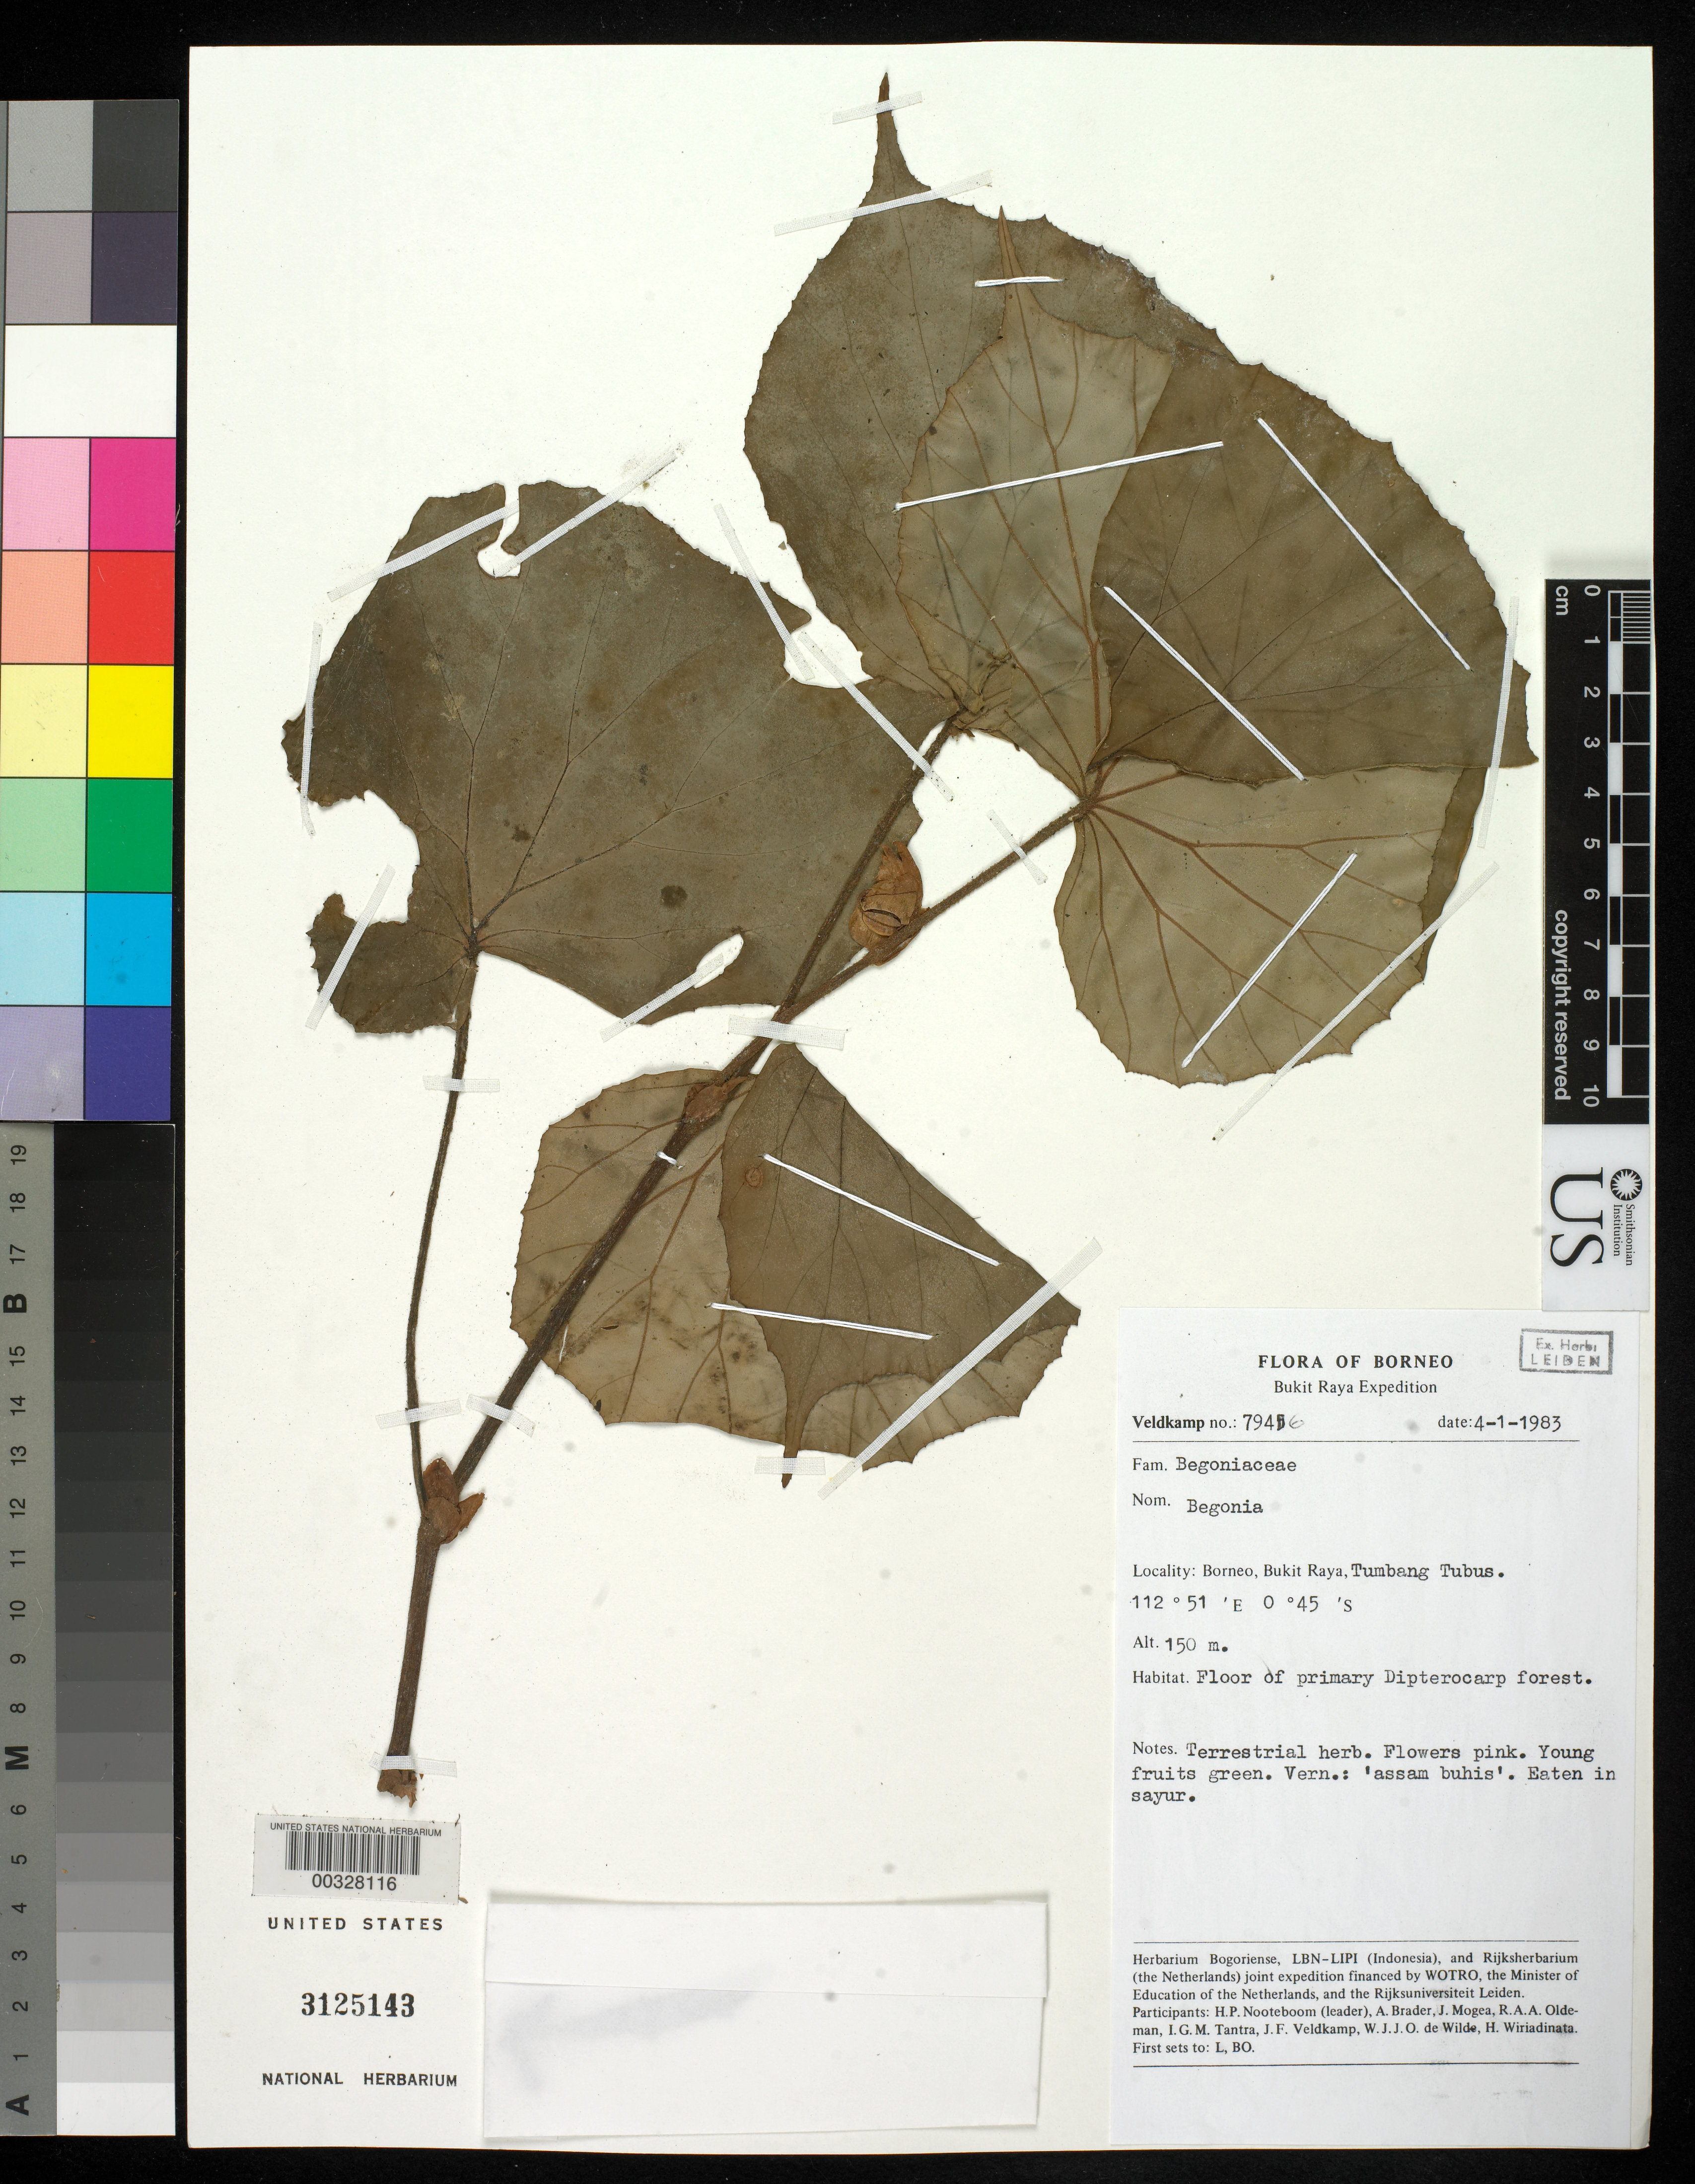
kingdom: Plantae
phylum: Tracheophyta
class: Magnoliopsida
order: Cucurbitales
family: Begoniaceae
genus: Begonia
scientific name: Begonia sp.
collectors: J. F. Veldkamp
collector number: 7946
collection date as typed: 04 Jan 1983 or 01 Apr 1983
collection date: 1983-01-04 or 1983-04-01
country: Indonesia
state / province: West Kalimantan ?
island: Borneo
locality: Bukit raya, tumbang tubus. [country and province: malaysia, sarawak?]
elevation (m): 150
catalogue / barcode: US 3125143